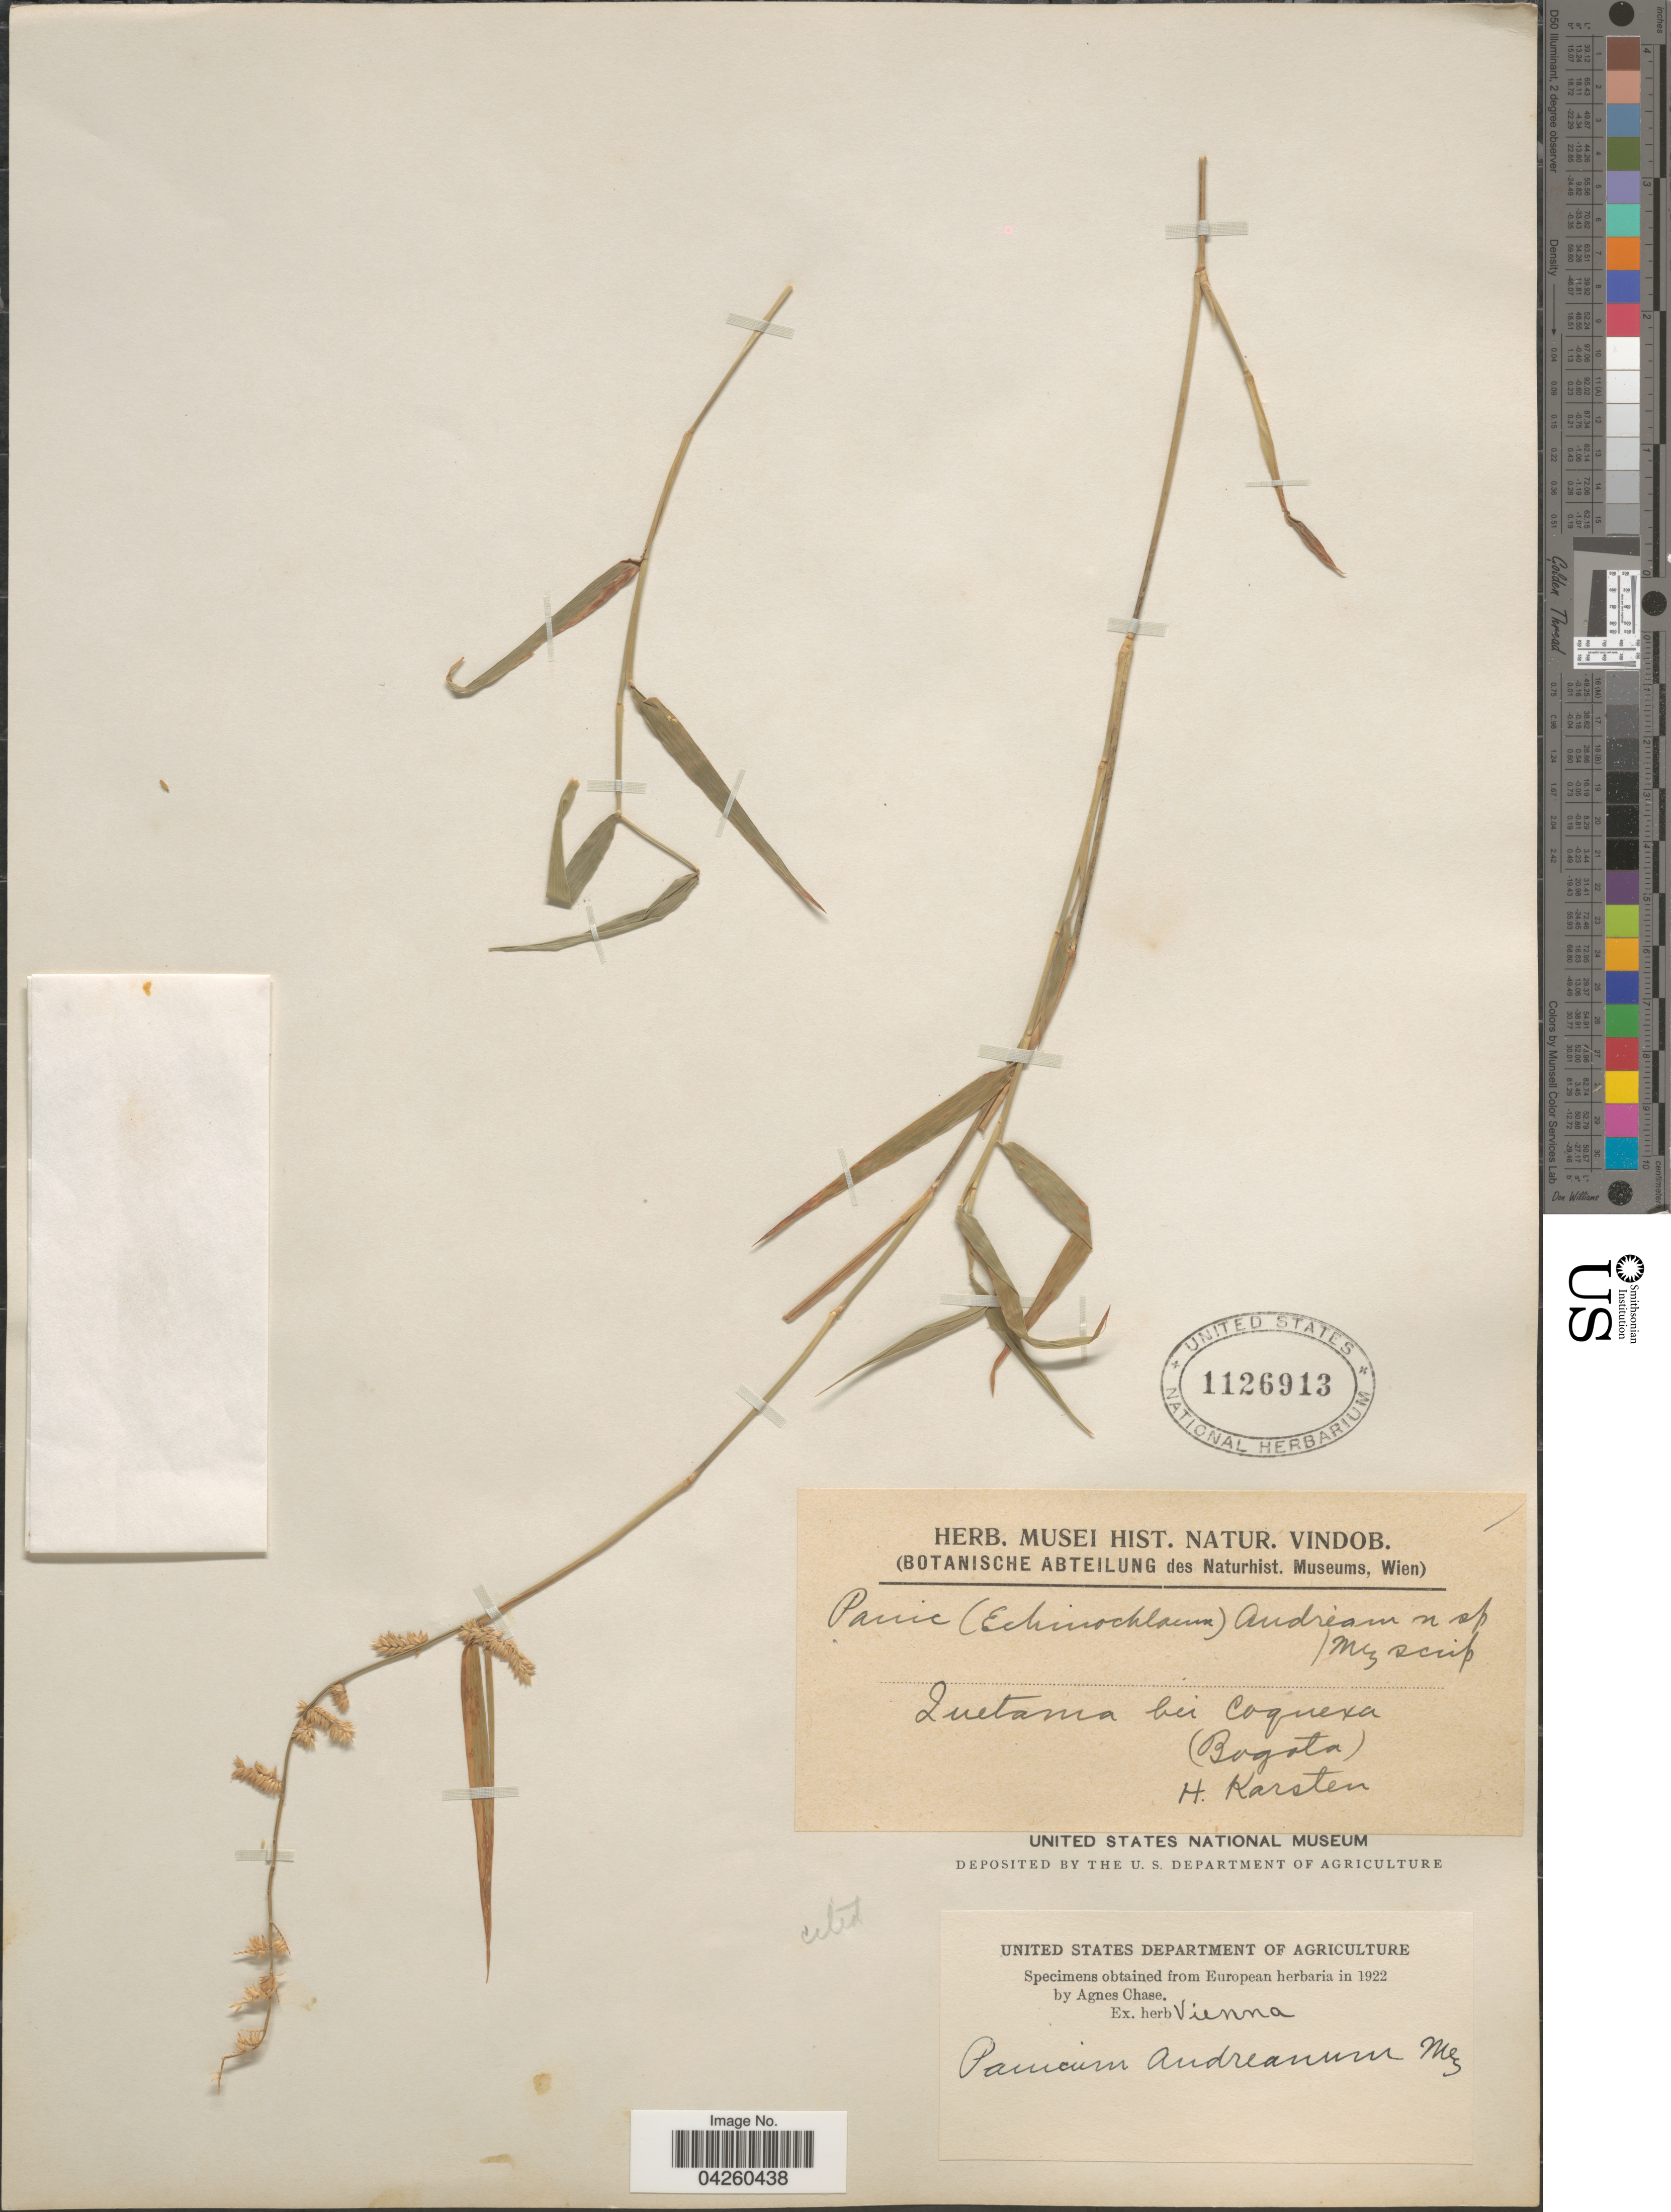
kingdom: Plantae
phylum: Tracheophyta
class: Liliopsida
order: Poales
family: Poaceae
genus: Ocellochloa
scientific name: Ocellochloa andreana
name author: (Mez) Zuloaga & Morrone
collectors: H. Karsten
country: Colombia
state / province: Bogota D.C.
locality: Quetame bei Coquexa.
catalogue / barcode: US 1126913